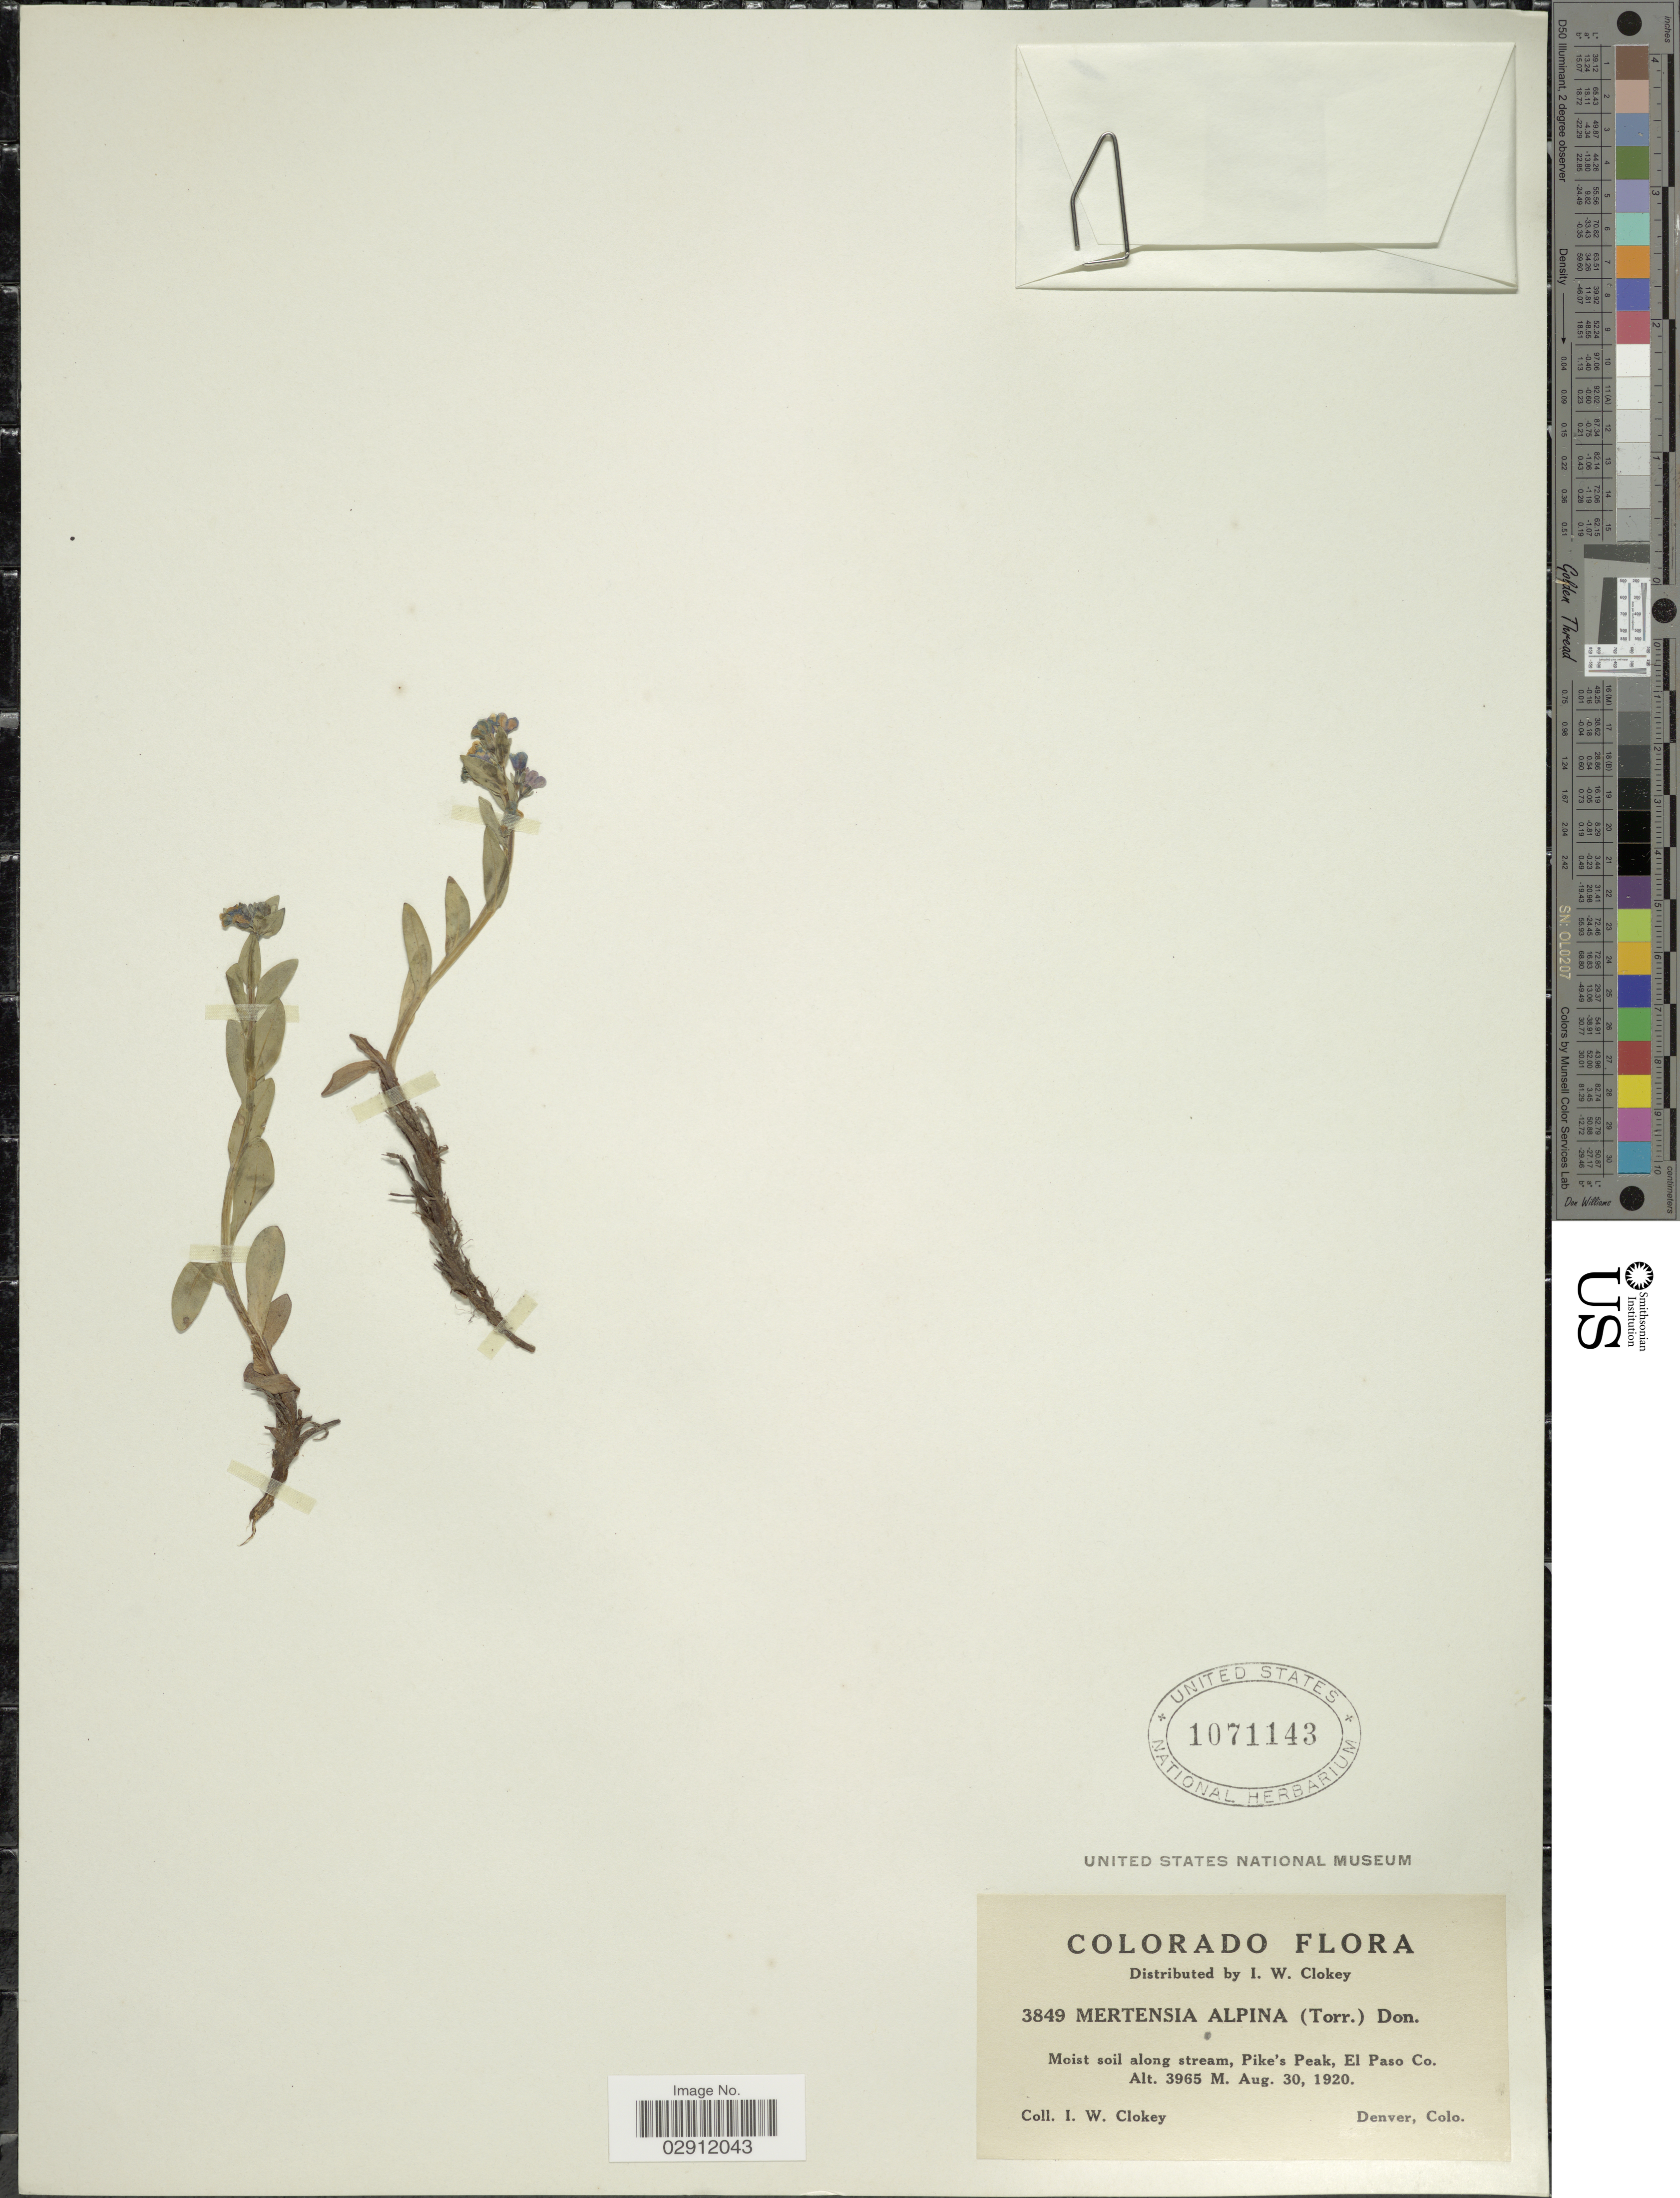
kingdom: Plantae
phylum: Tracheophyta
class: Magnoliopsida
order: Boraginales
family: Boraginaceae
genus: Mertensia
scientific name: Mertensia alpina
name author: (Torr.) G. Don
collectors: I. W. Clokey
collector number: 3849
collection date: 1920-08-30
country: United States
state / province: Colorado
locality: Moist soil along stream, Pike's Peak, El Paso Co.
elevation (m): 3965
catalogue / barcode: US 1071143